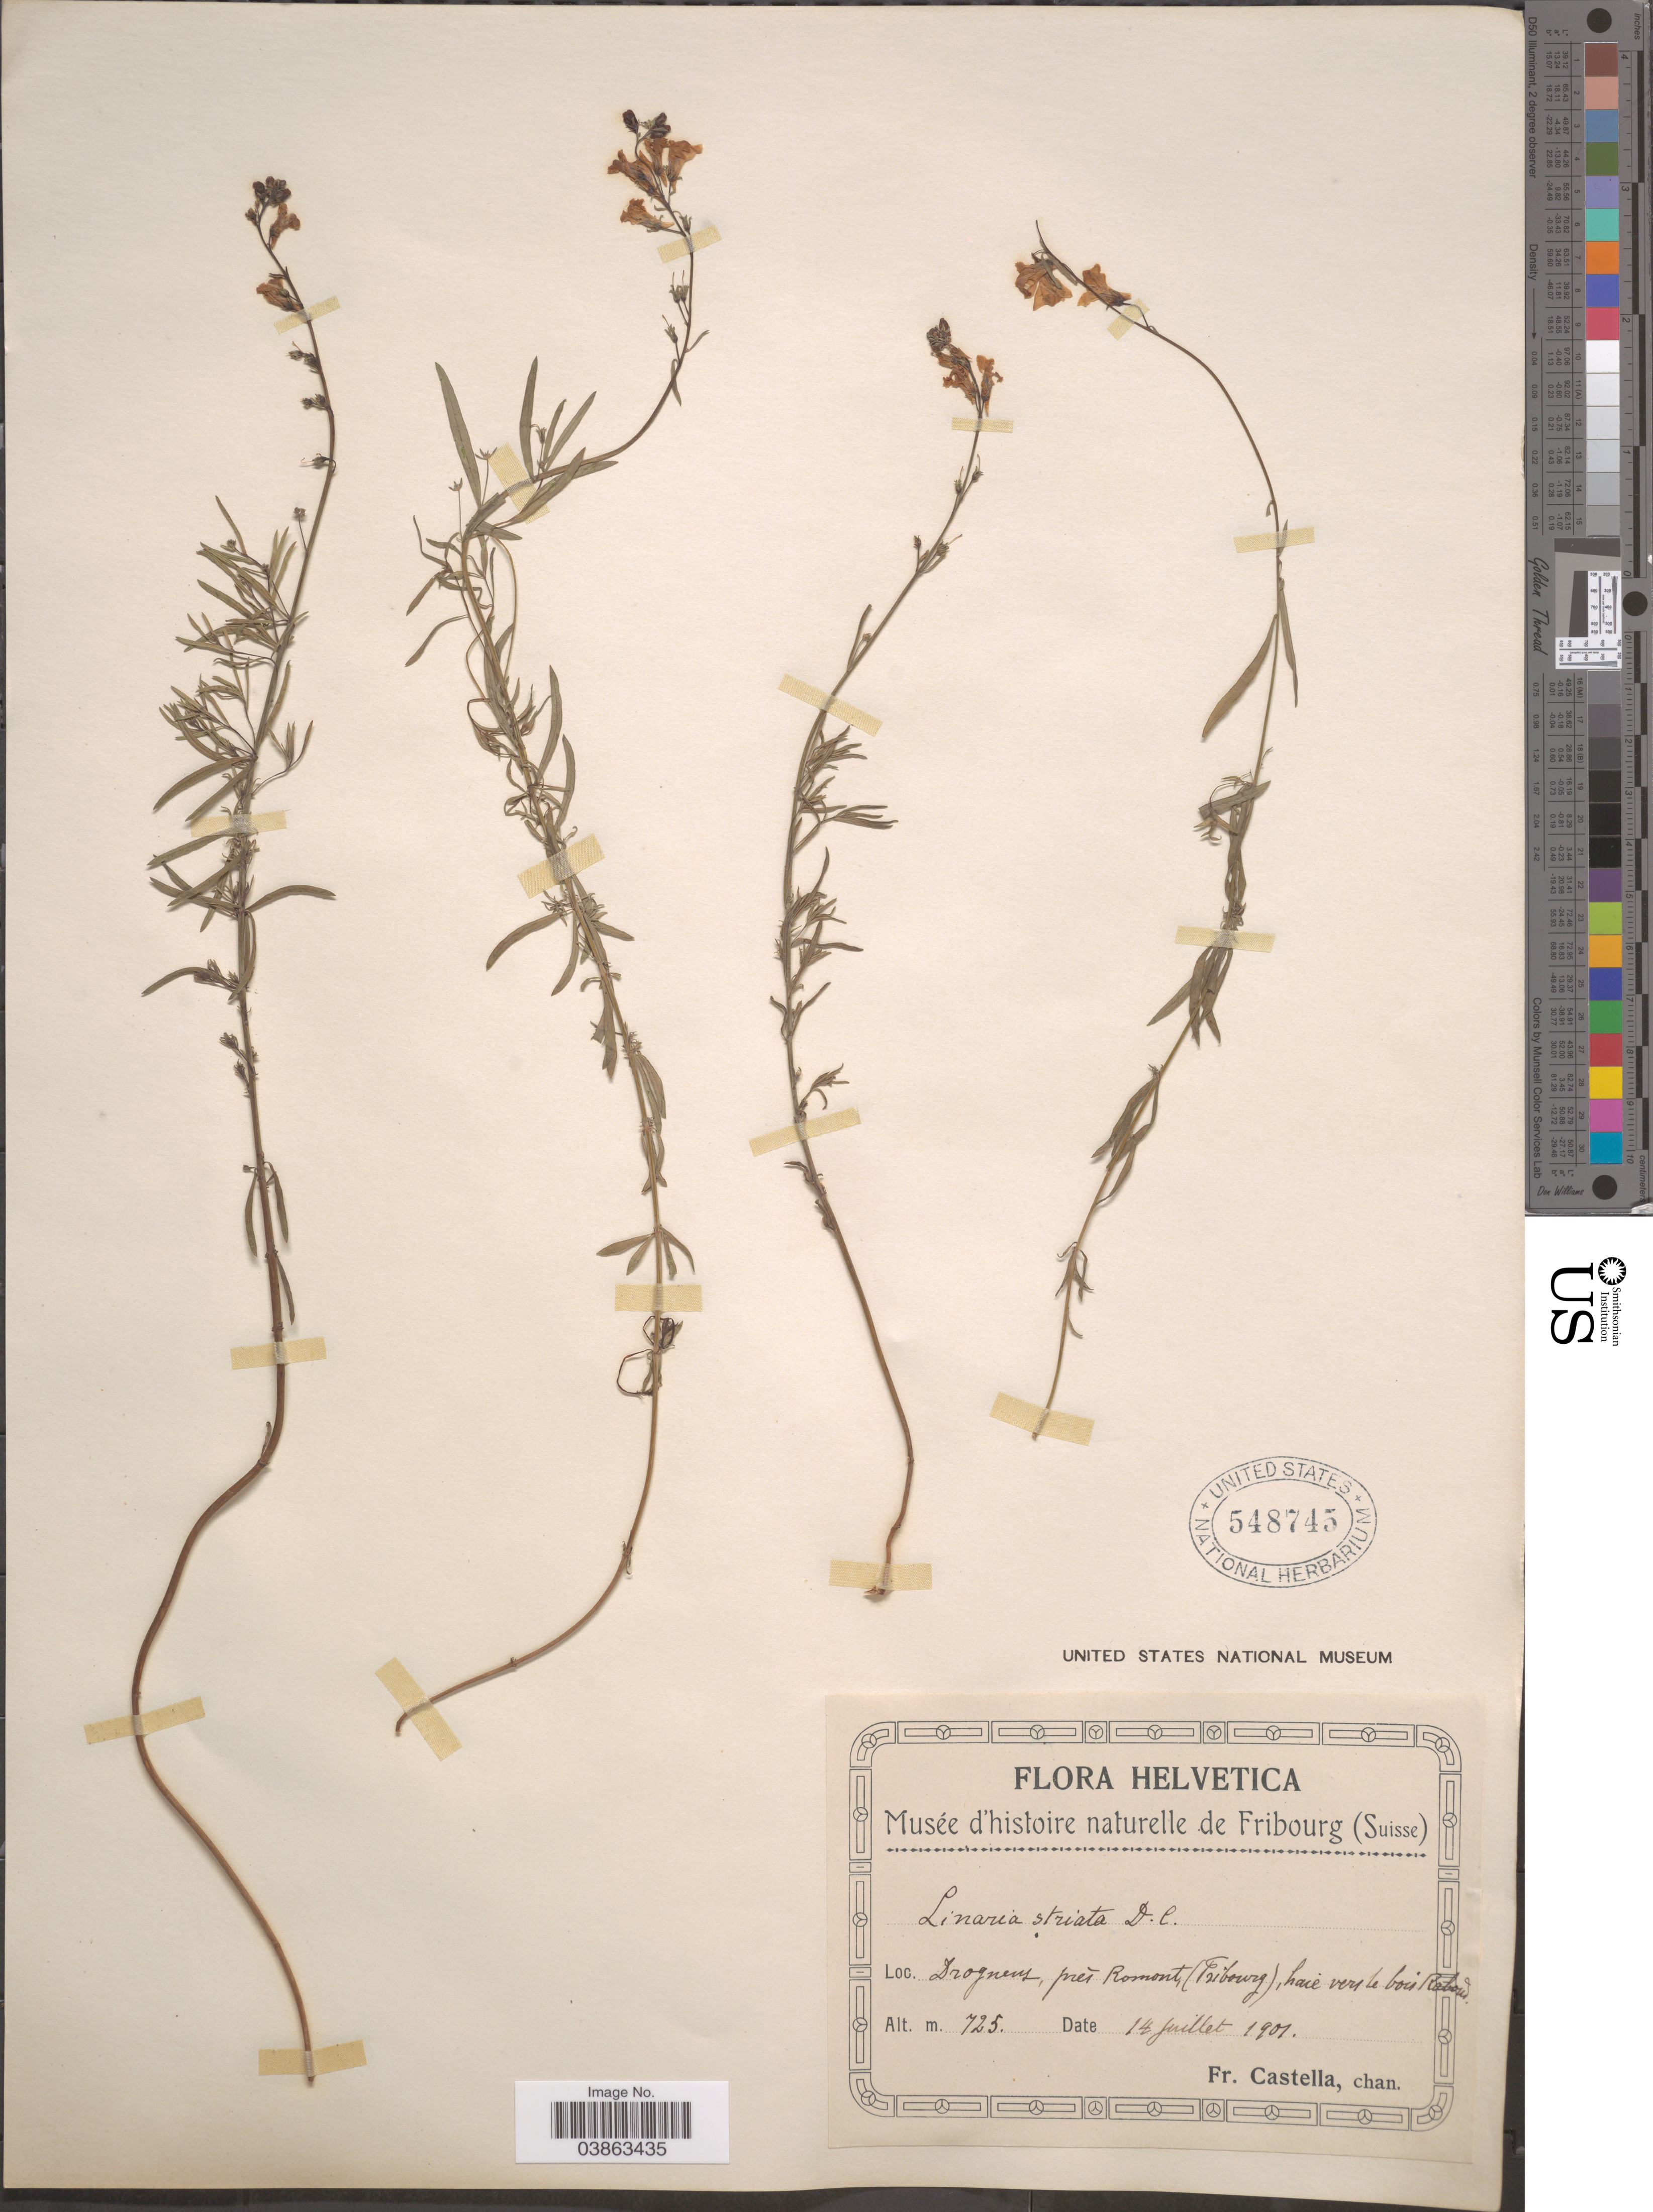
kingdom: Plantae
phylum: Tracheophyta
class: Magnoliopsida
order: Lamiales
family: Plantaginaceae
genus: Linaria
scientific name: Linaria striata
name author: (Lam.) DC.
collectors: B. Castella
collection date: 1901-07-14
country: Switzerland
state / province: Fribourg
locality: Drognens, prés Romont, (Fribourg), haie vers le bois Raboud.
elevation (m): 725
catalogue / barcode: US 548745